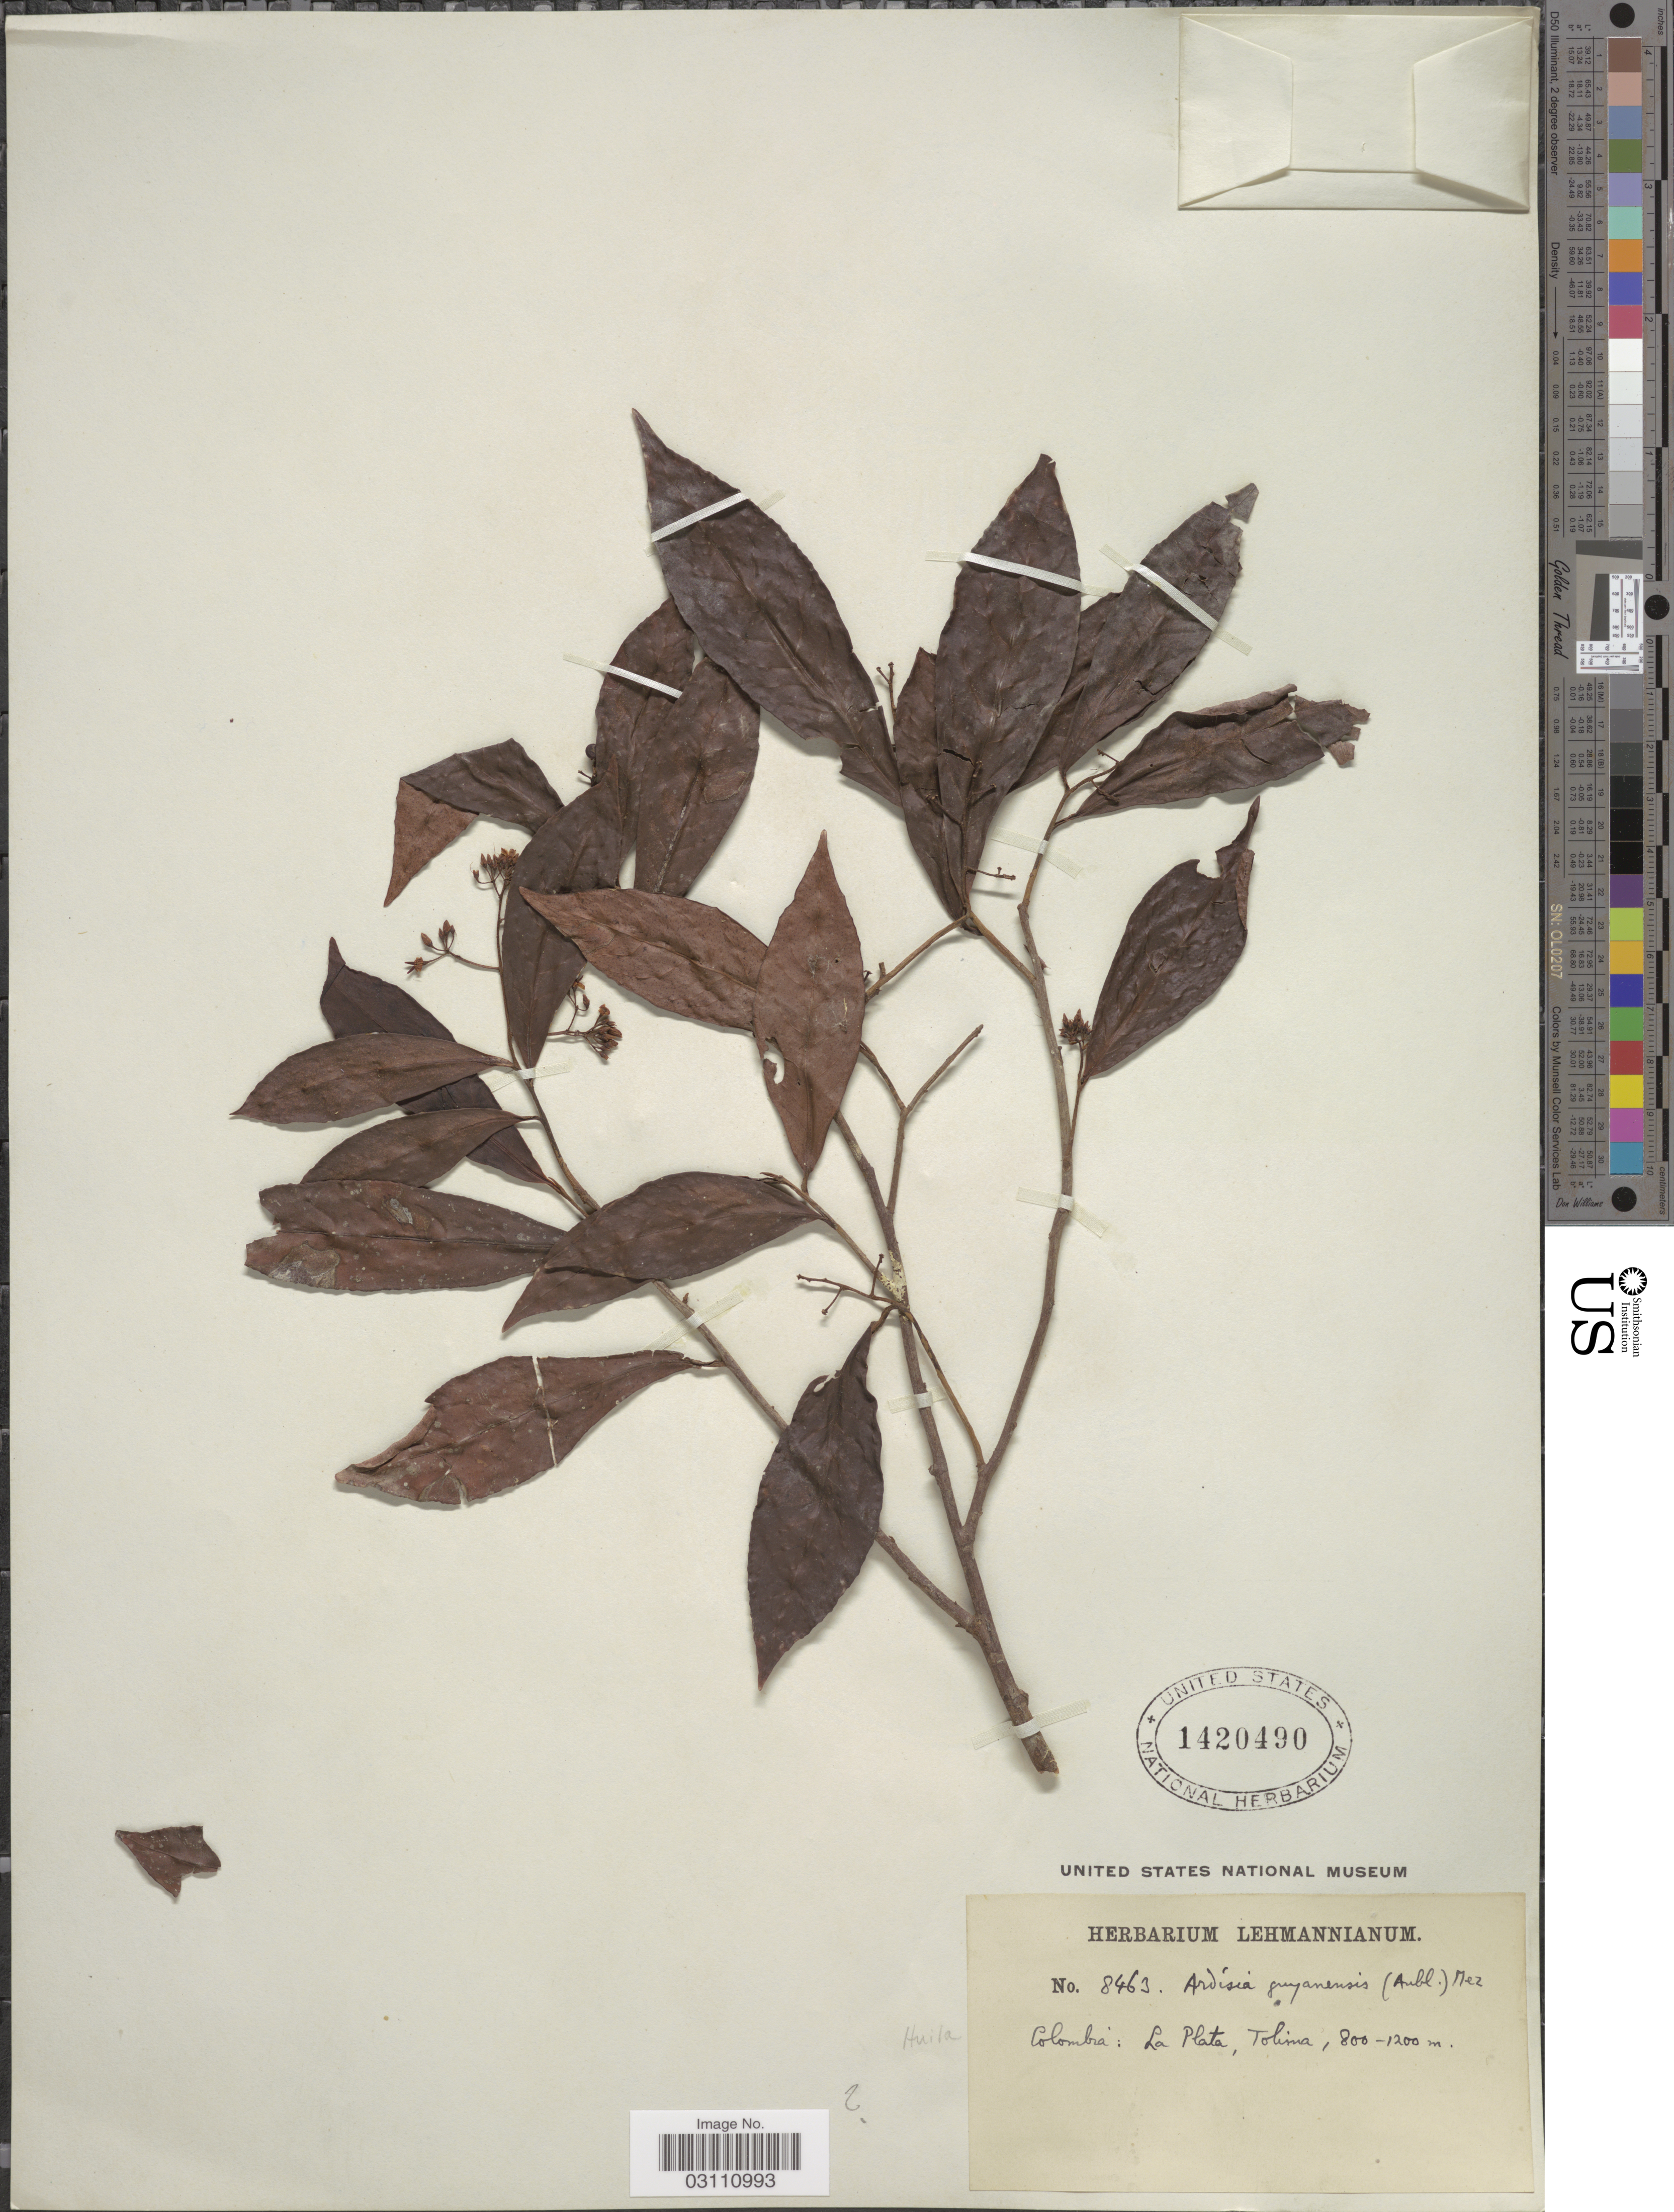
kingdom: Plantae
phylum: Tracheophyta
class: Magnoliopsida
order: Ericales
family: Primulaceae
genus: Ardisia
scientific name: Ardisia guianensis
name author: (Aubl.) Mez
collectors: ex herb. Lehmannianum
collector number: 8463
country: Colombia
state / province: Tolima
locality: La Plata.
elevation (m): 800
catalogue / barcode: US 1420490